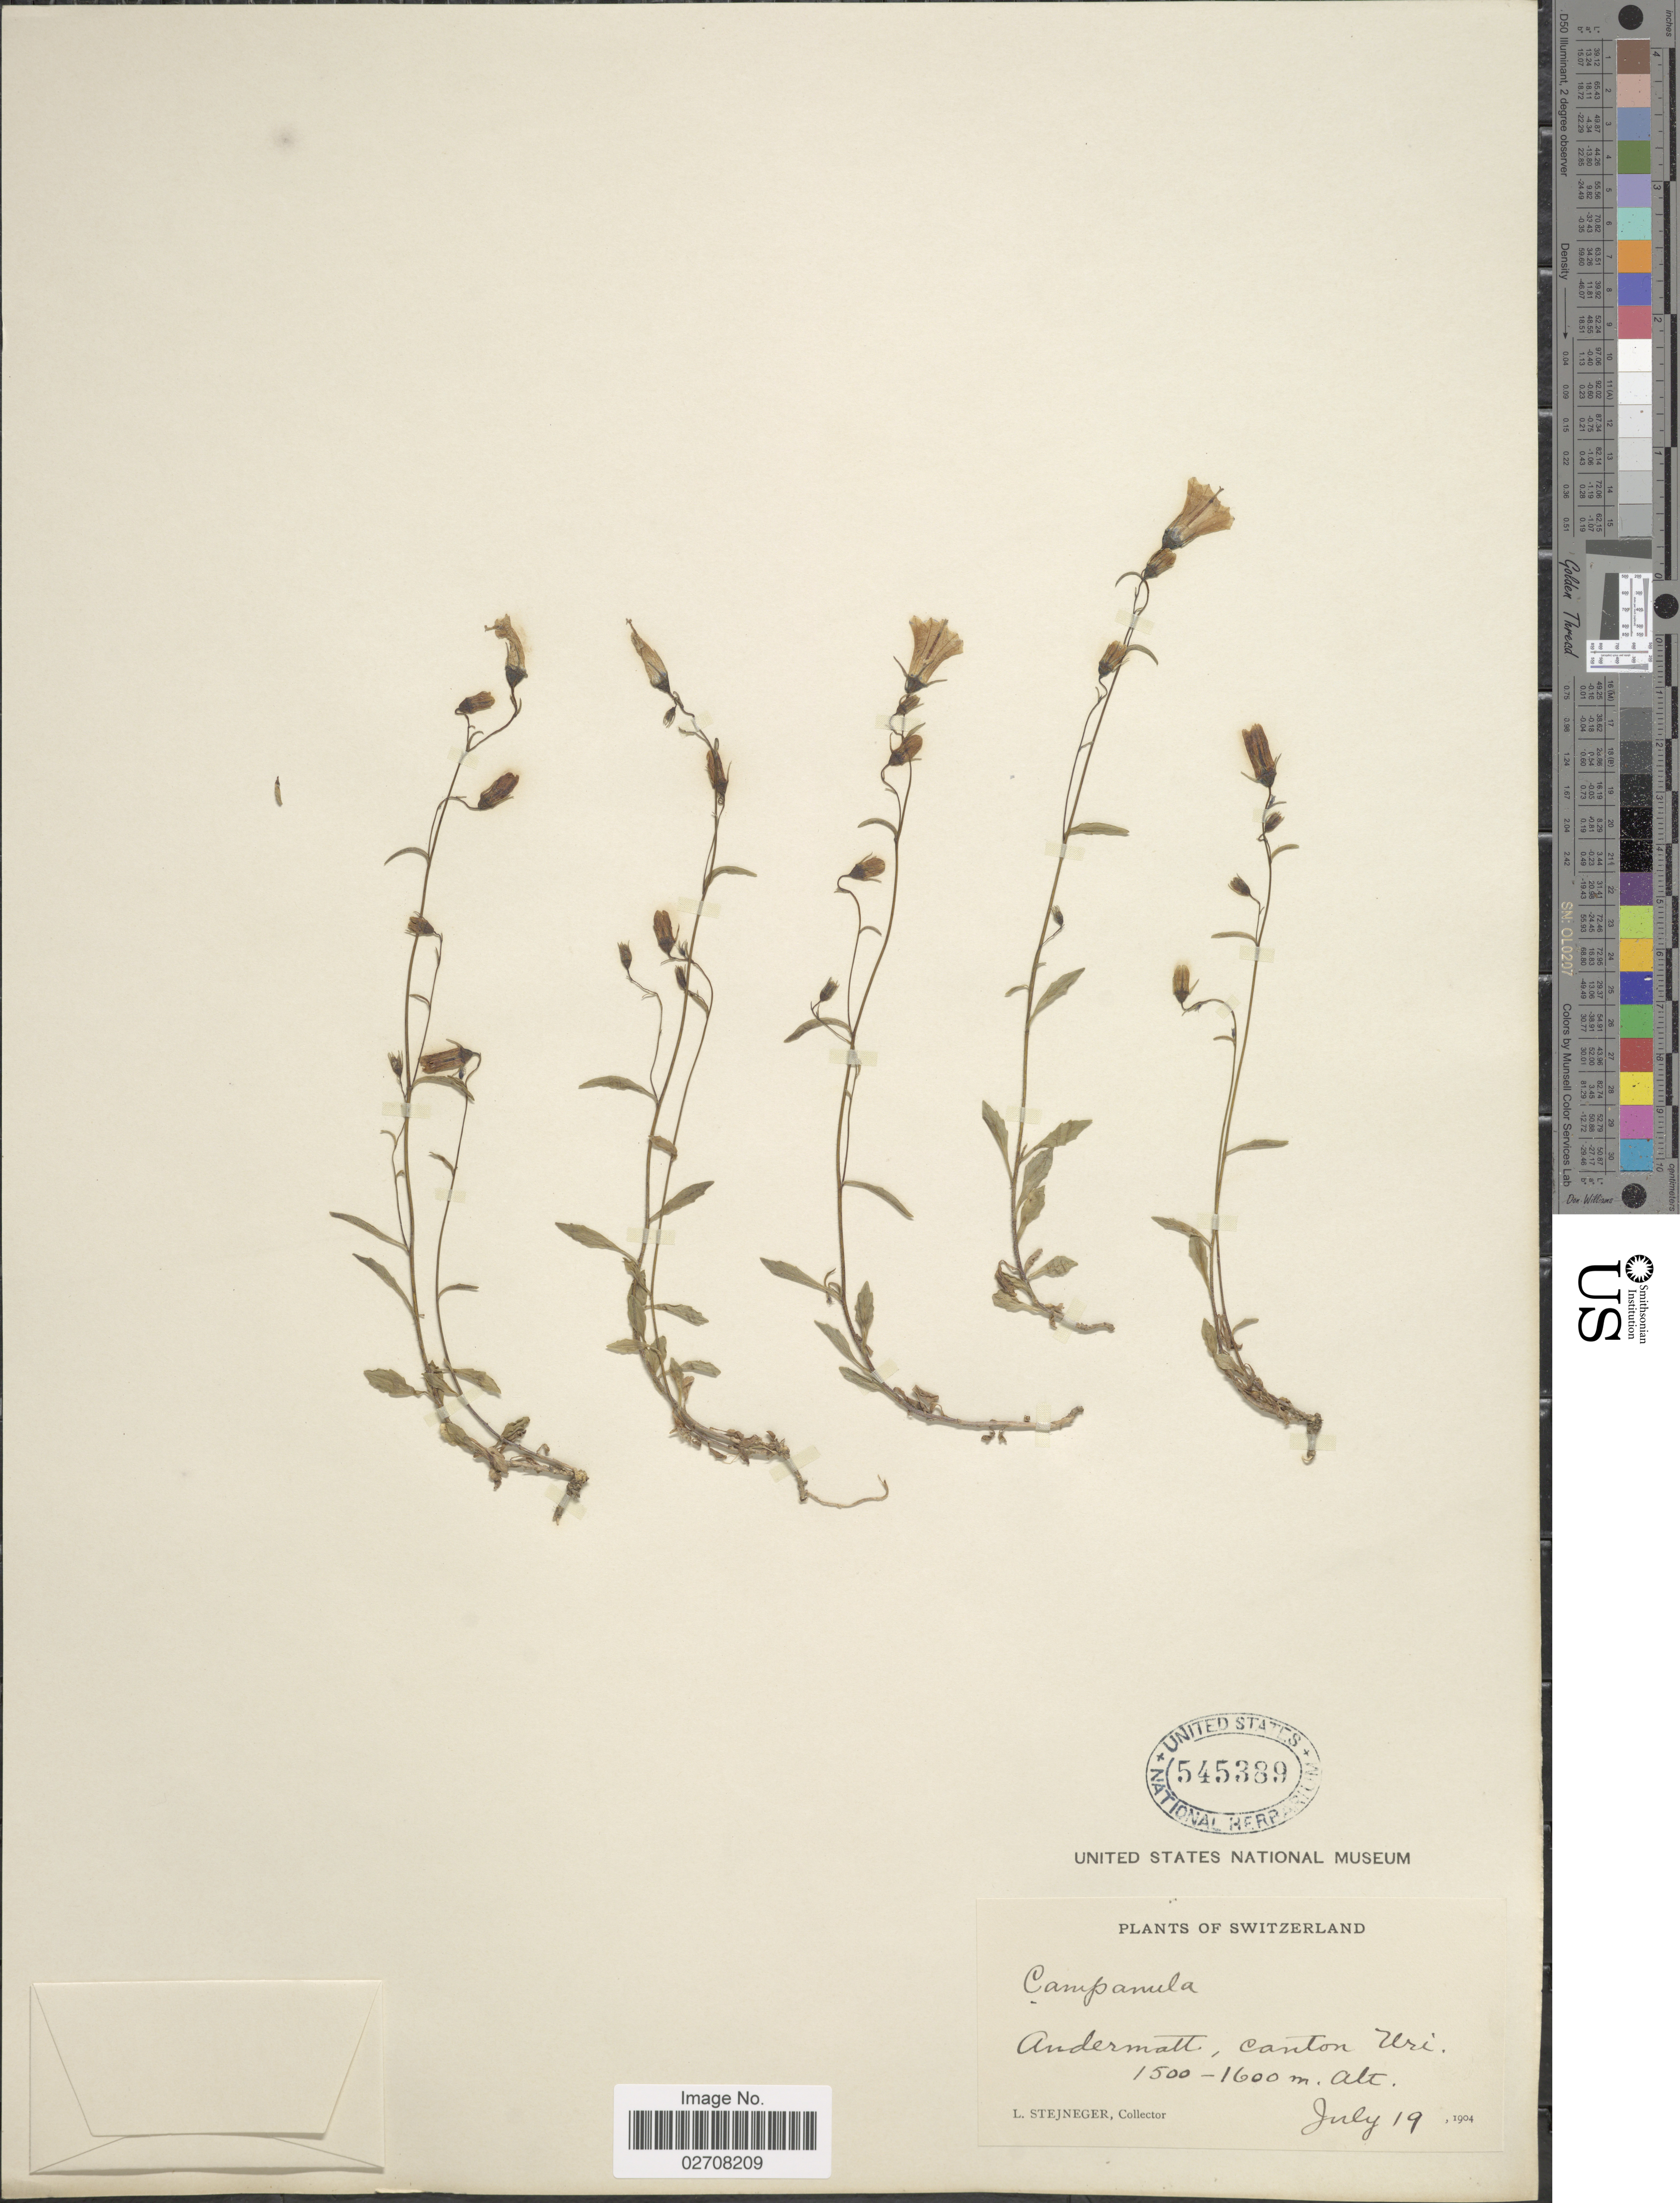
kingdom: Plantae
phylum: Tracheophyta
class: Magnoliopsida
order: Asterales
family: Campanulaceae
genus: Campanula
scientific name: Campanula sp.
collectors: L. Stejneger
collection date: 1904-07-19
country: Switzerland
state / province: Uri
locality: Andermatt, Canton Uri.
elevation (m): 1500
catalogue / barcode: US 545389